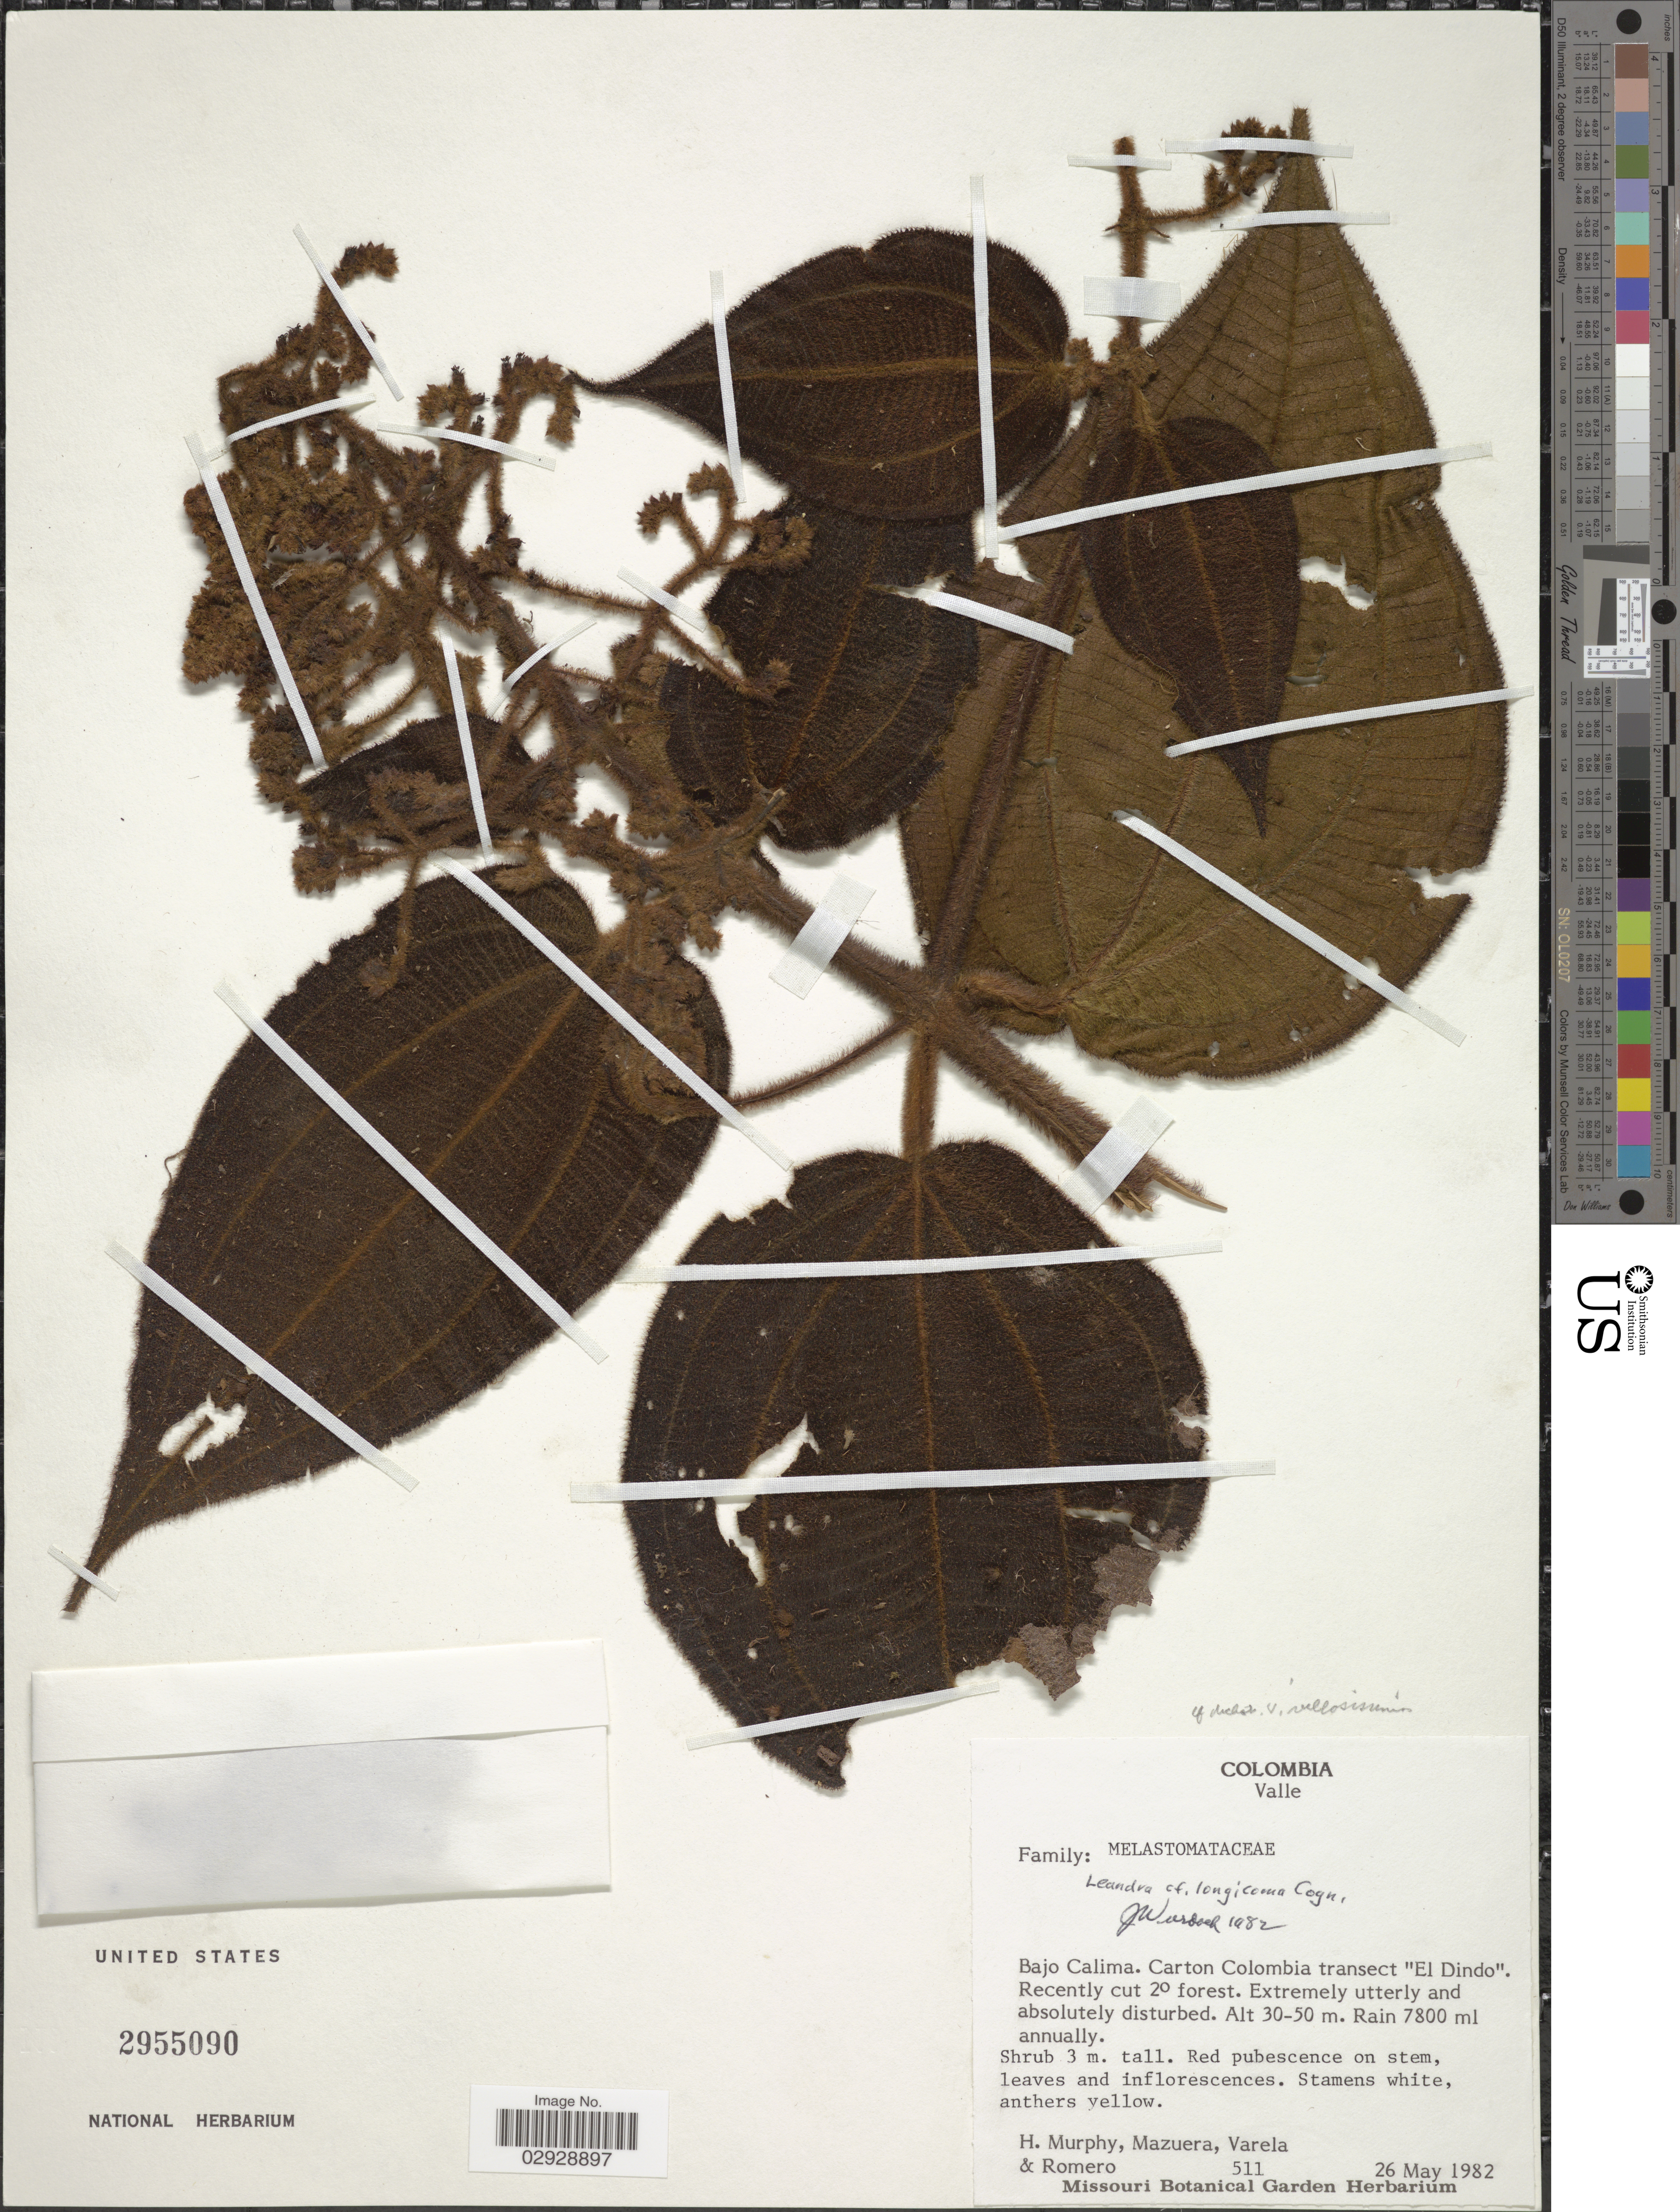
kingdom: Plantae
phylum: Tracheophyta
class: Magnoliopsida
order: Myrtales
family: Melastomataceae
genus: Leandra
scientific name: Leandra dichotoma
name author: (D. Don) Cogn.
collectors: H. Murphy, -. Mazuera, -. Varela & -. Romero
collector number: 511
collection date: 1982-05-26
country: Colombia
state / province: Valle del Cauca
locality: Valle. Bajo Calima. Carton Colombia transect "El Dindo".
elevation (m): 30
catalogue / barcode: US 2955090